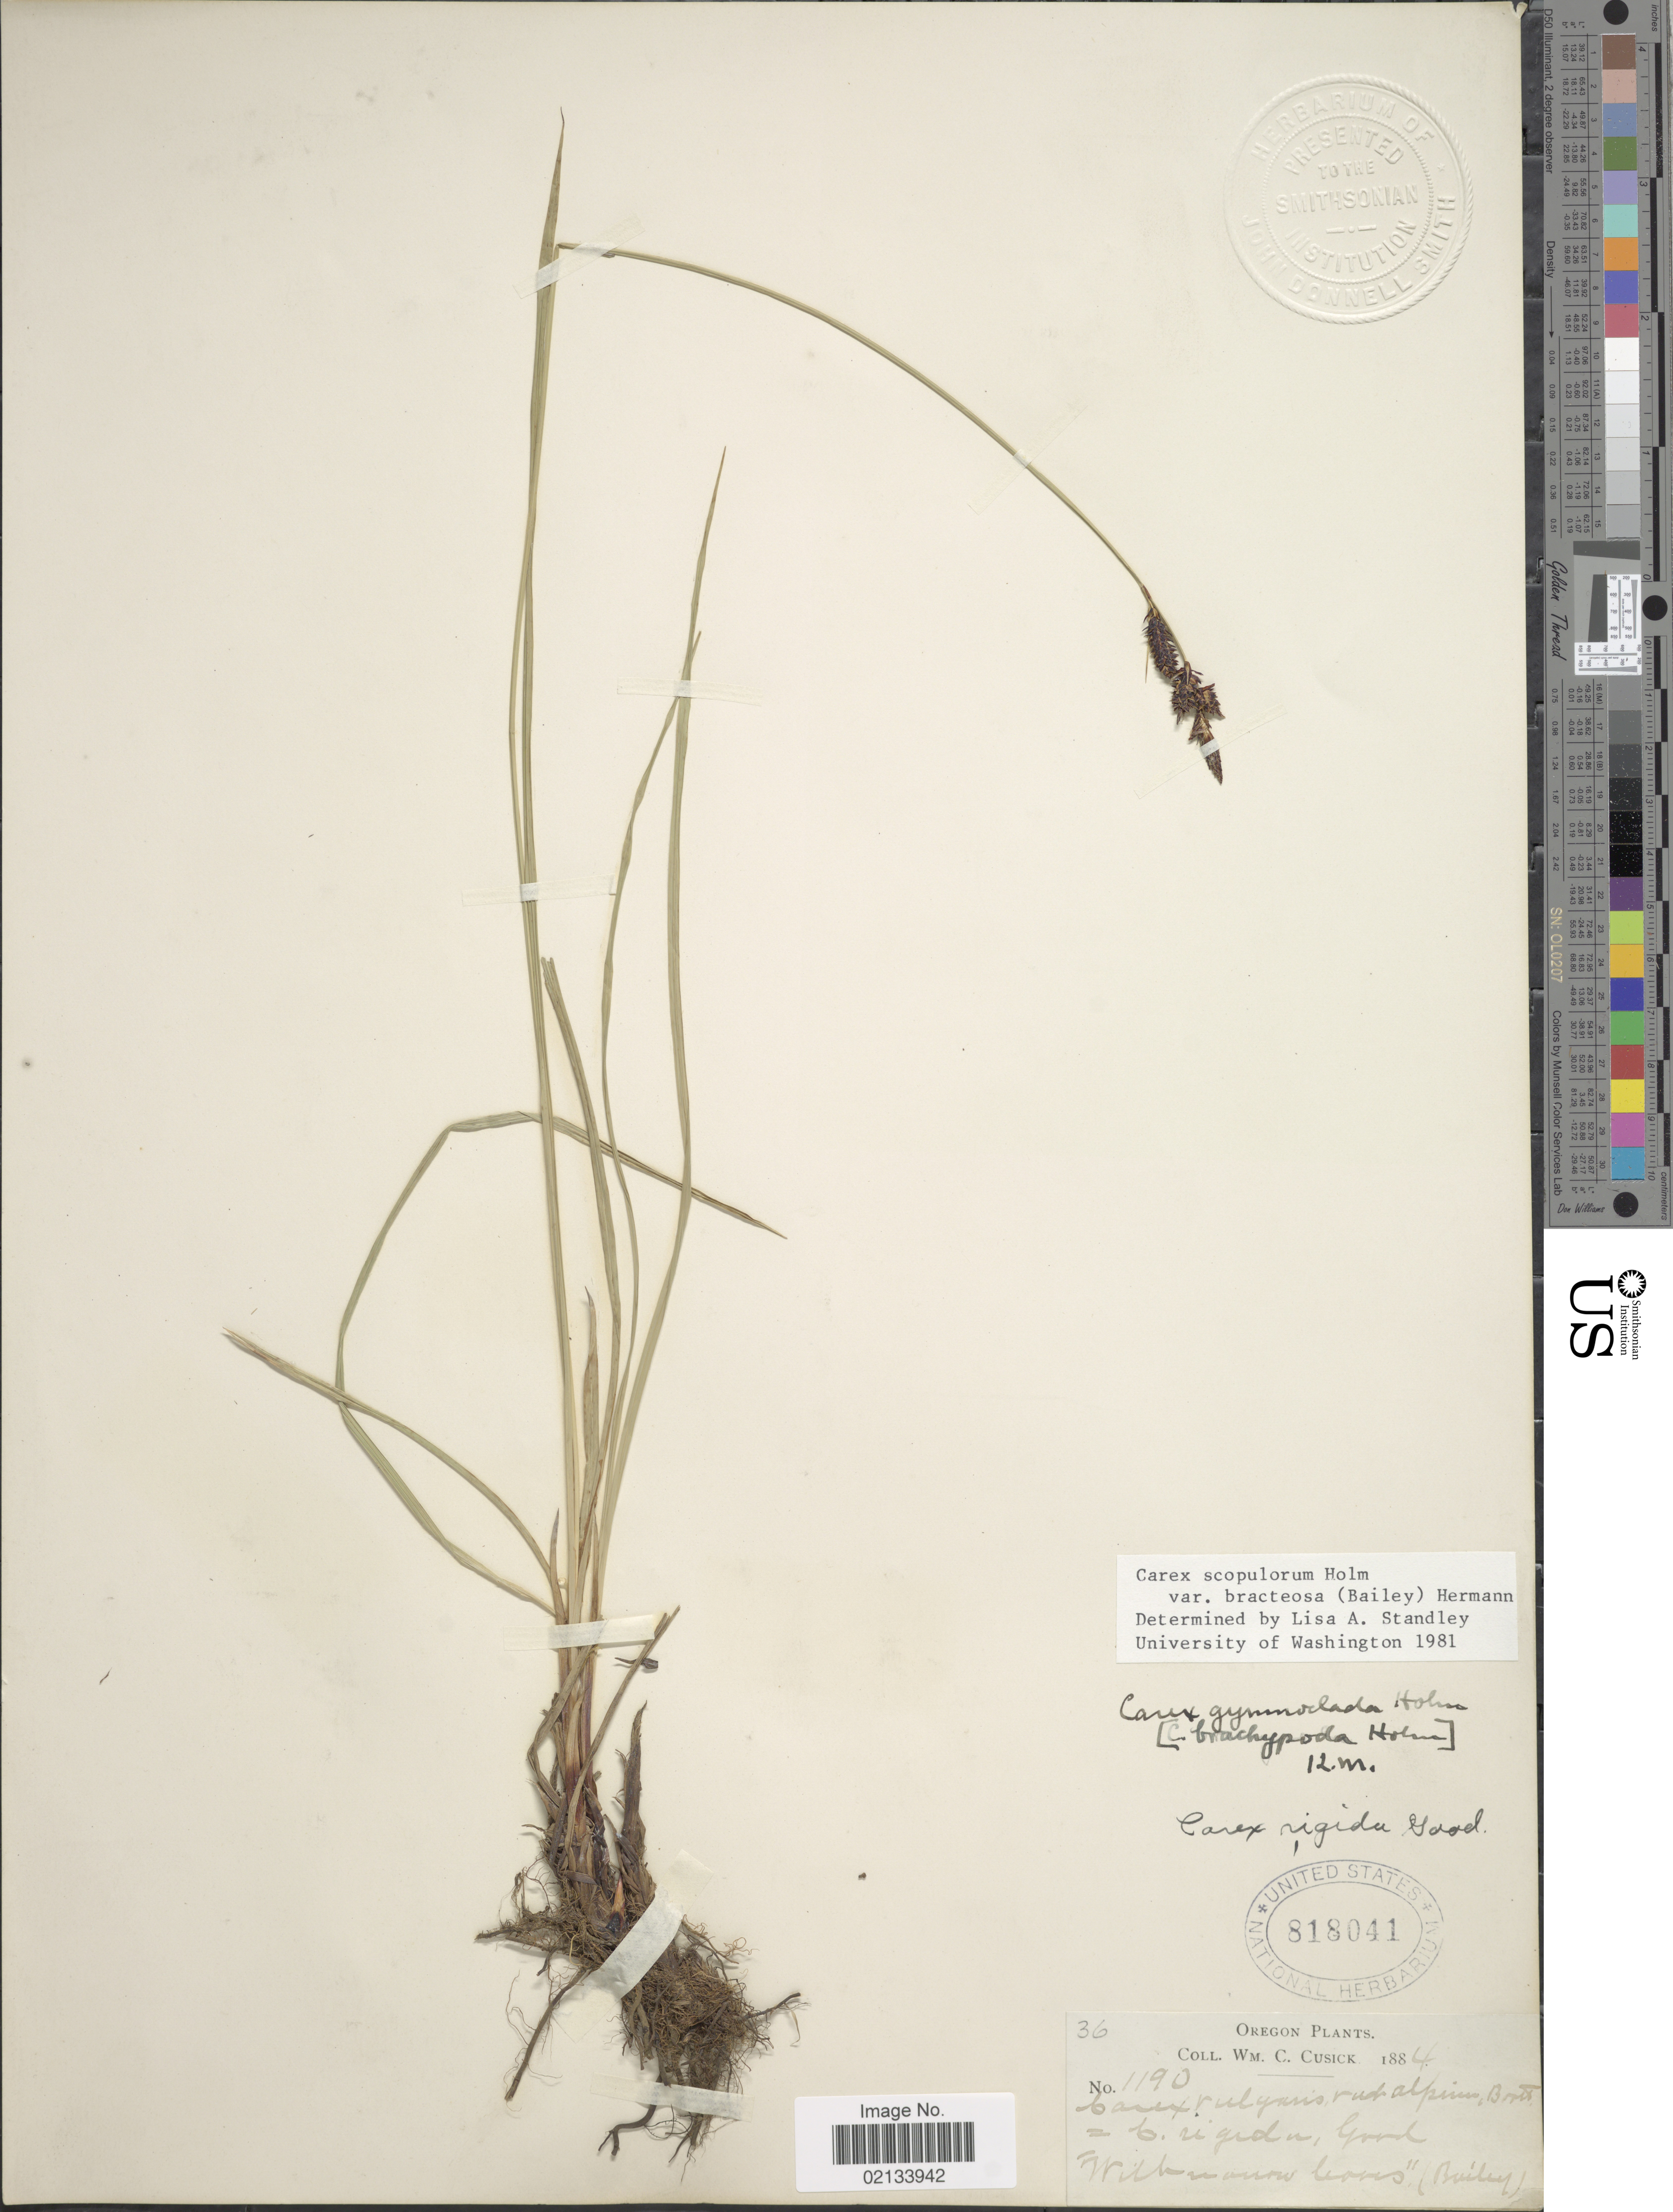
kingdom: Plantae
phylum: Tracheophyta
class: Liliopsida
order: Poales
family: Cyperaceae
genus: Carex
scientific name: Carex scopulorum var. bracteosa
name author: (L.H. Bailey) F.J. Herm.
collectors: W. C. Cusick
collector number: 36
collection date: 1884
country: United States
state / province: Oregon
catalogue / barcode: US 818041